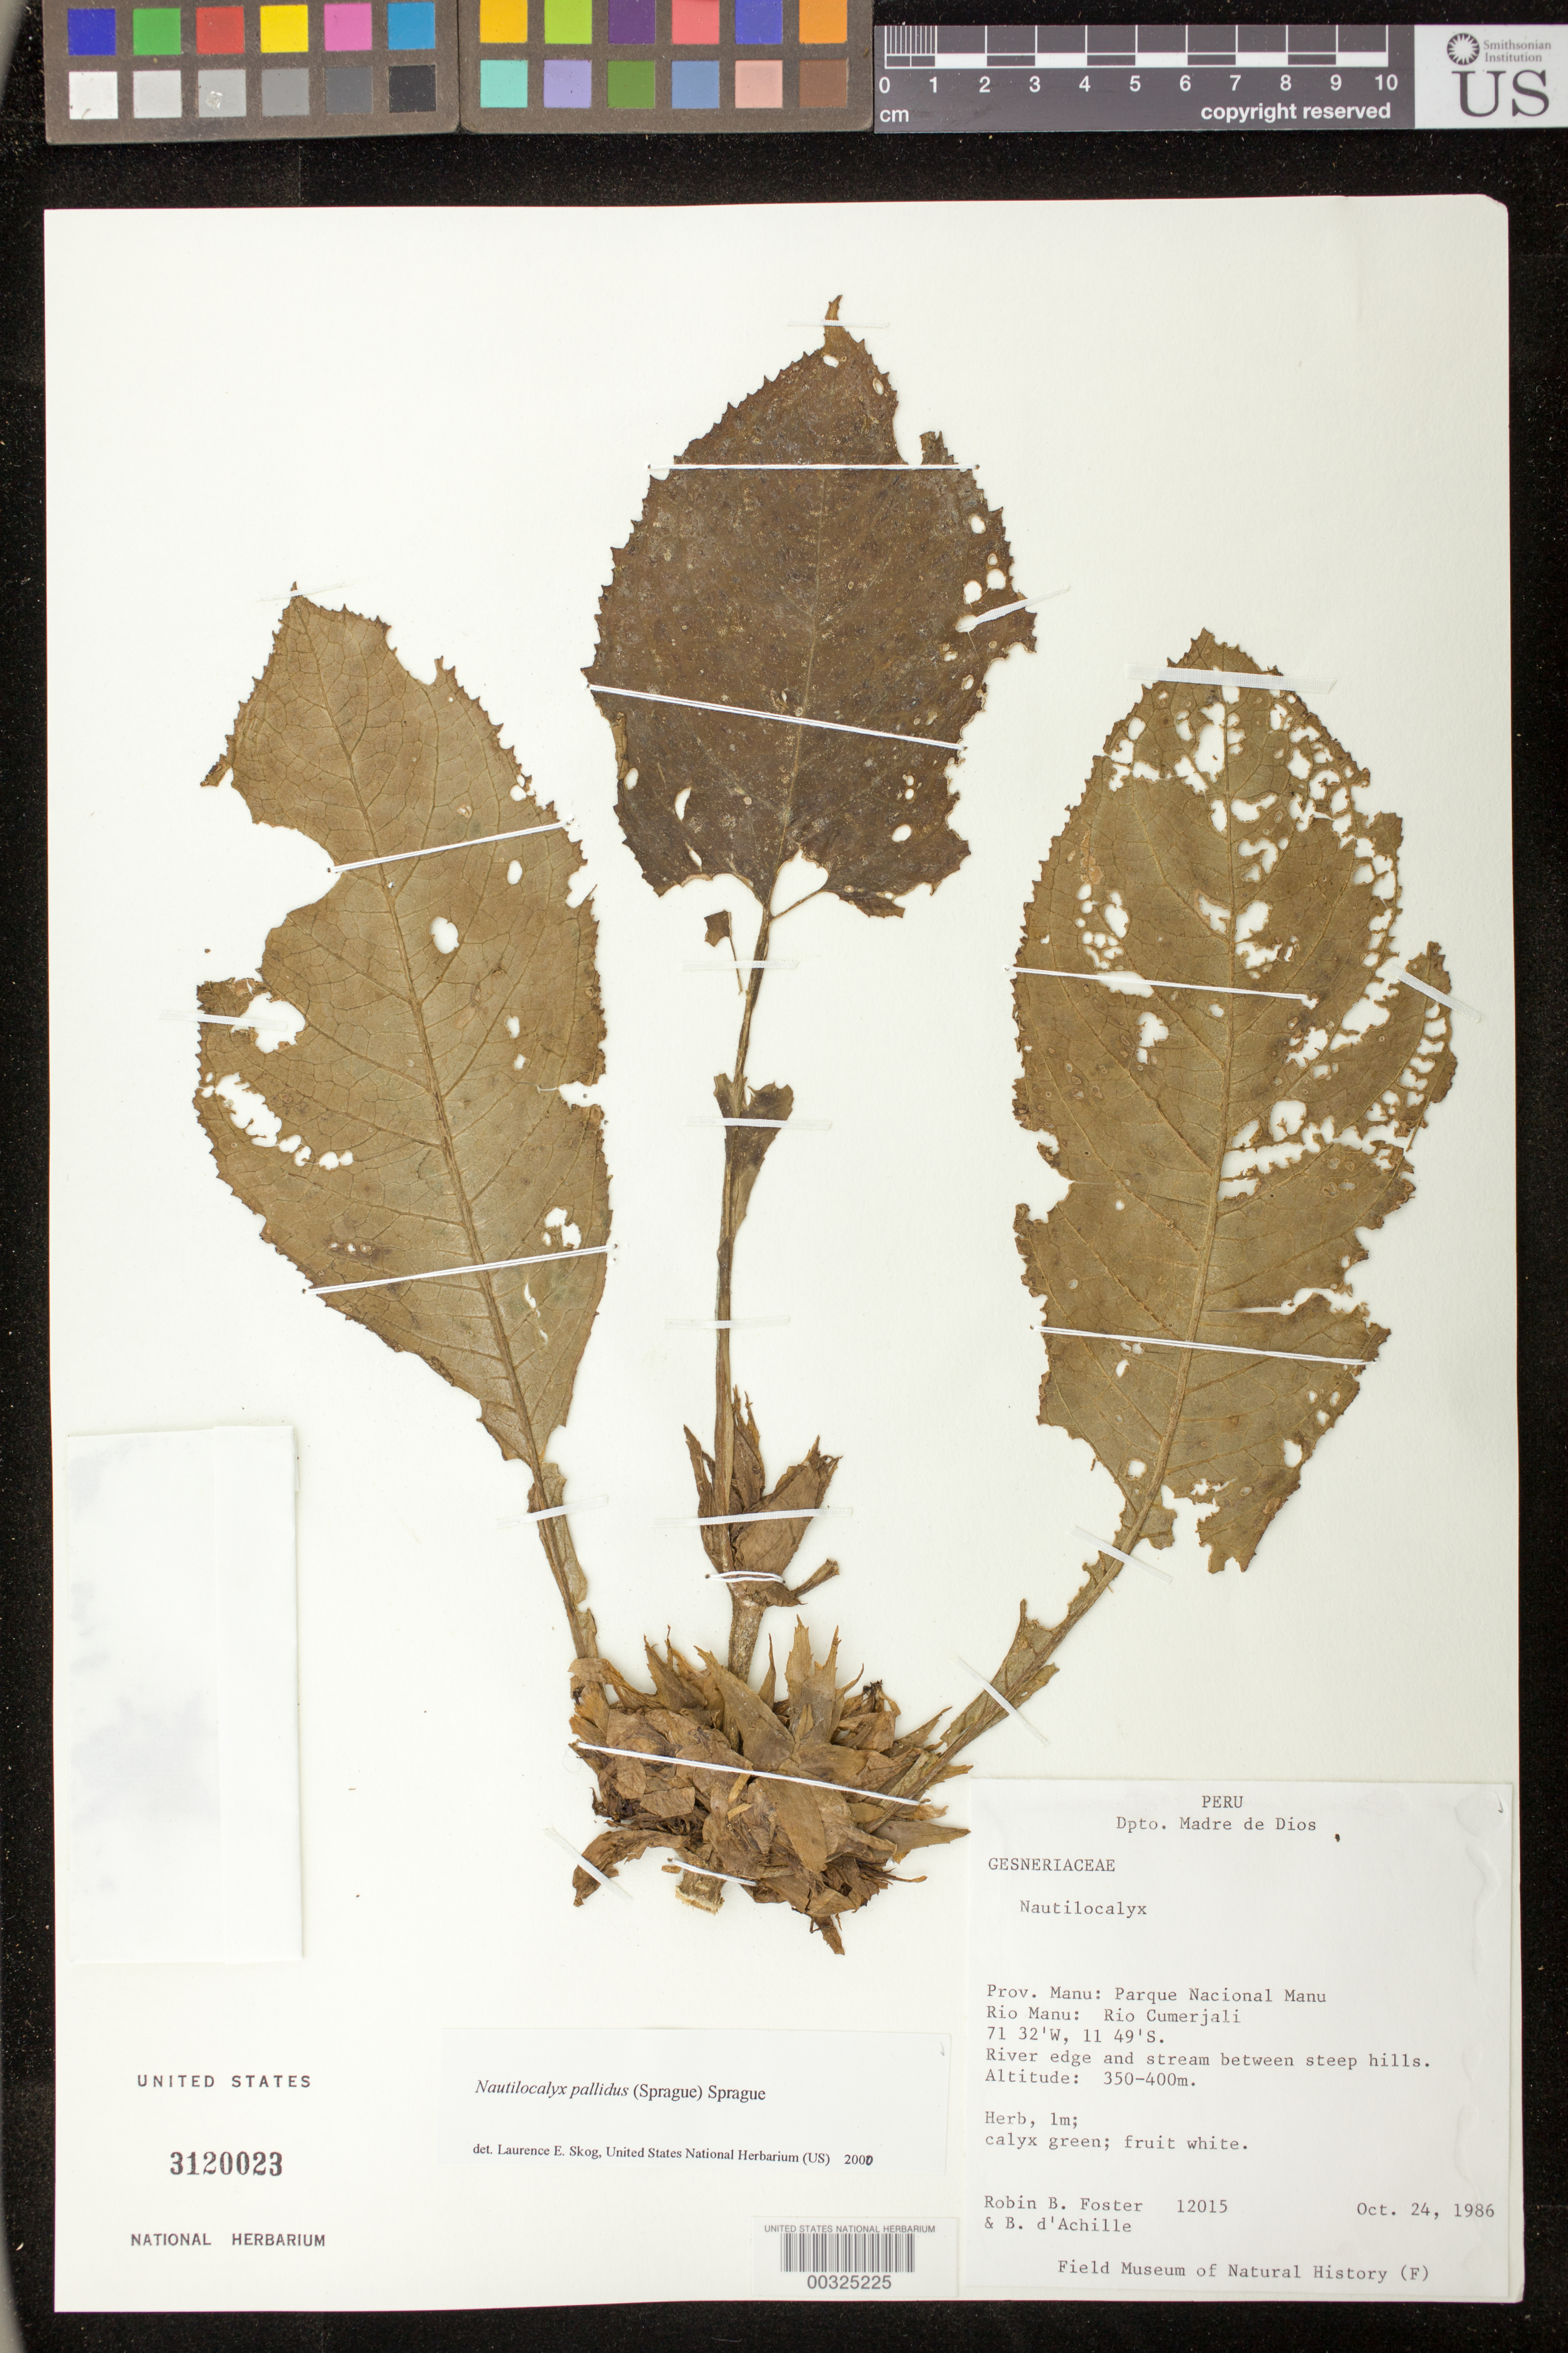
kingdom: Plantae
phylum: Tracheophyta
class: Magnoliopsida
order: Lamiales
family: Gesneriaceae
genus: Nautilocalyx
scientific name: Nautilocalyx pallidus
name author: (Sprague) C. Sprague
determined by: Clark, J. L., (SEL), The Marie Selby Botanical Garden (UNITED STATES)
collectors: R. B. Foster & B. D'achille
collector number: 12015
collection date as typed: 24 Oct 1986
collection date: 1986-10-24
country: Peru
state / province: Madre de Dios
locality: Prov. Manu: Parque Nacional Manu, Rio Manu, Rio Cumerjali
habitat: River edge and stream between steep hills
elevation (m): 350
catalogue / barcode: US 3120023